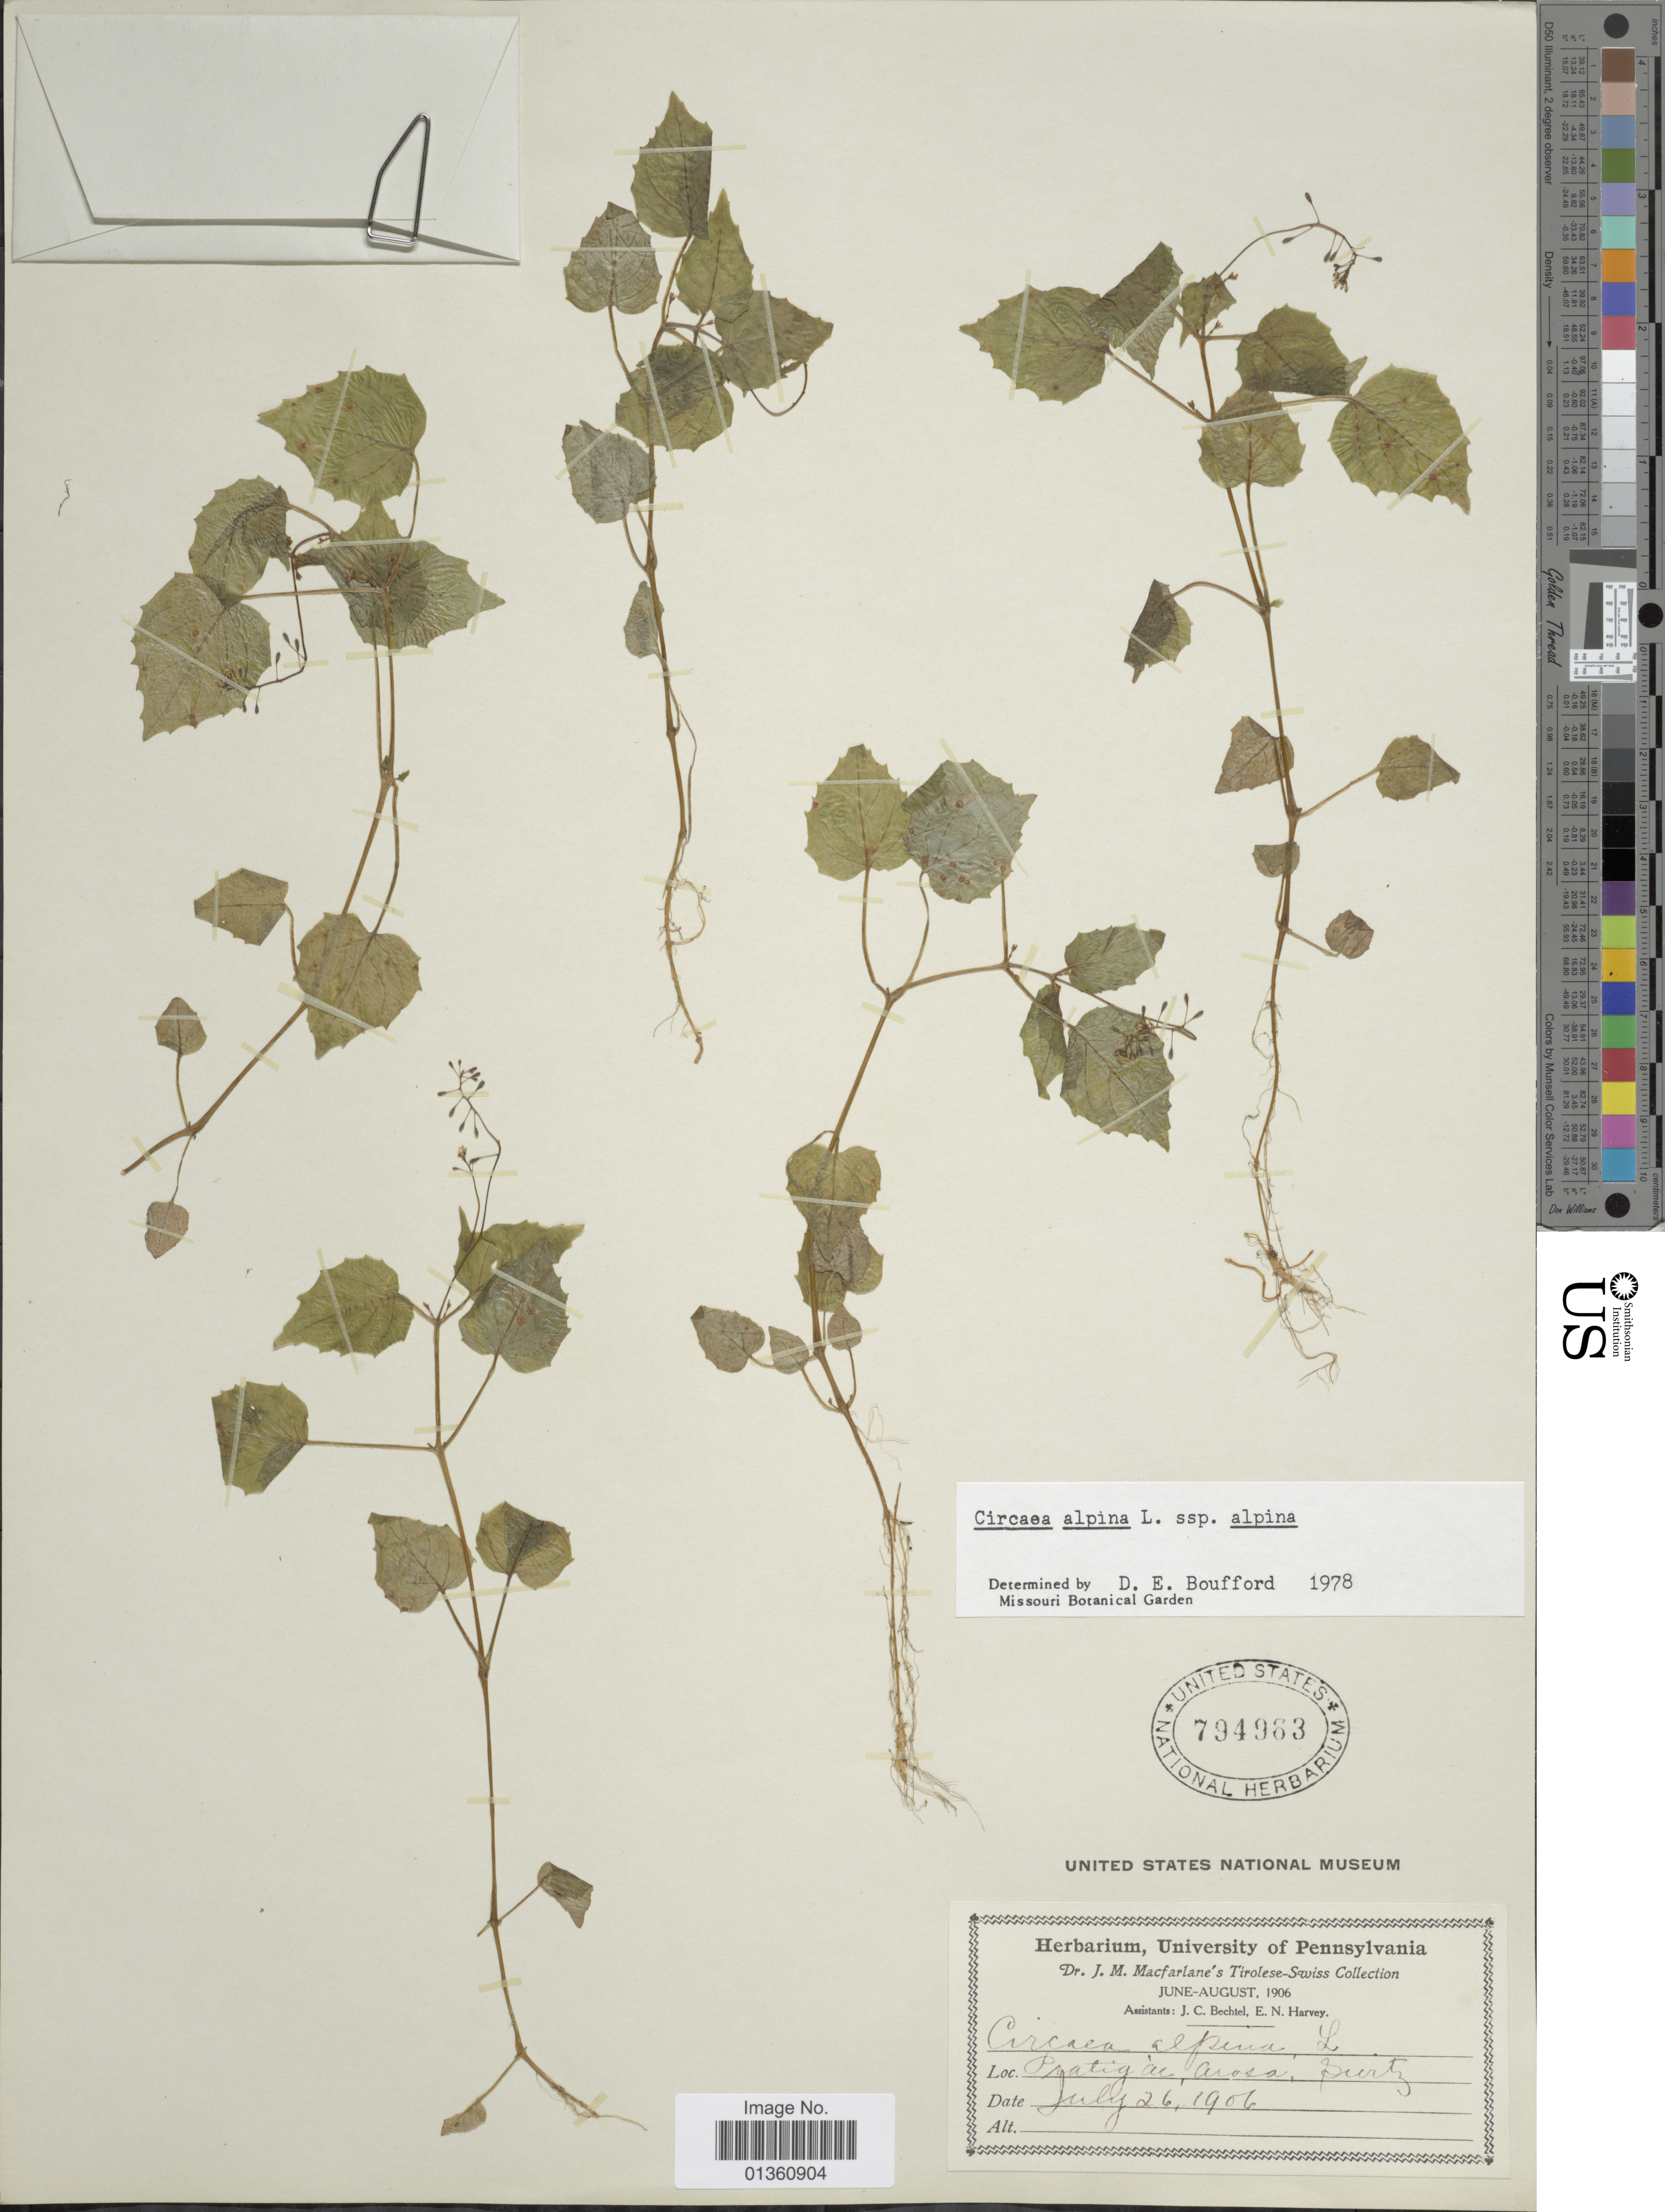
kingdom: Plantae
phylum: Tracheophyta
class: Magnoliopsida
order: Myrtales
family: Onagraceae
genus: Circaea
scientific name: Circaea alpina subsp. alpina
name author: L.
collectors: J. Macfarlane, J. Bechtel & E. Harvey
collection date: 1906-07-26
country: Switzerland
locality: Pratigae,Arosa, Surtz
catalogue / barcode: US 794983